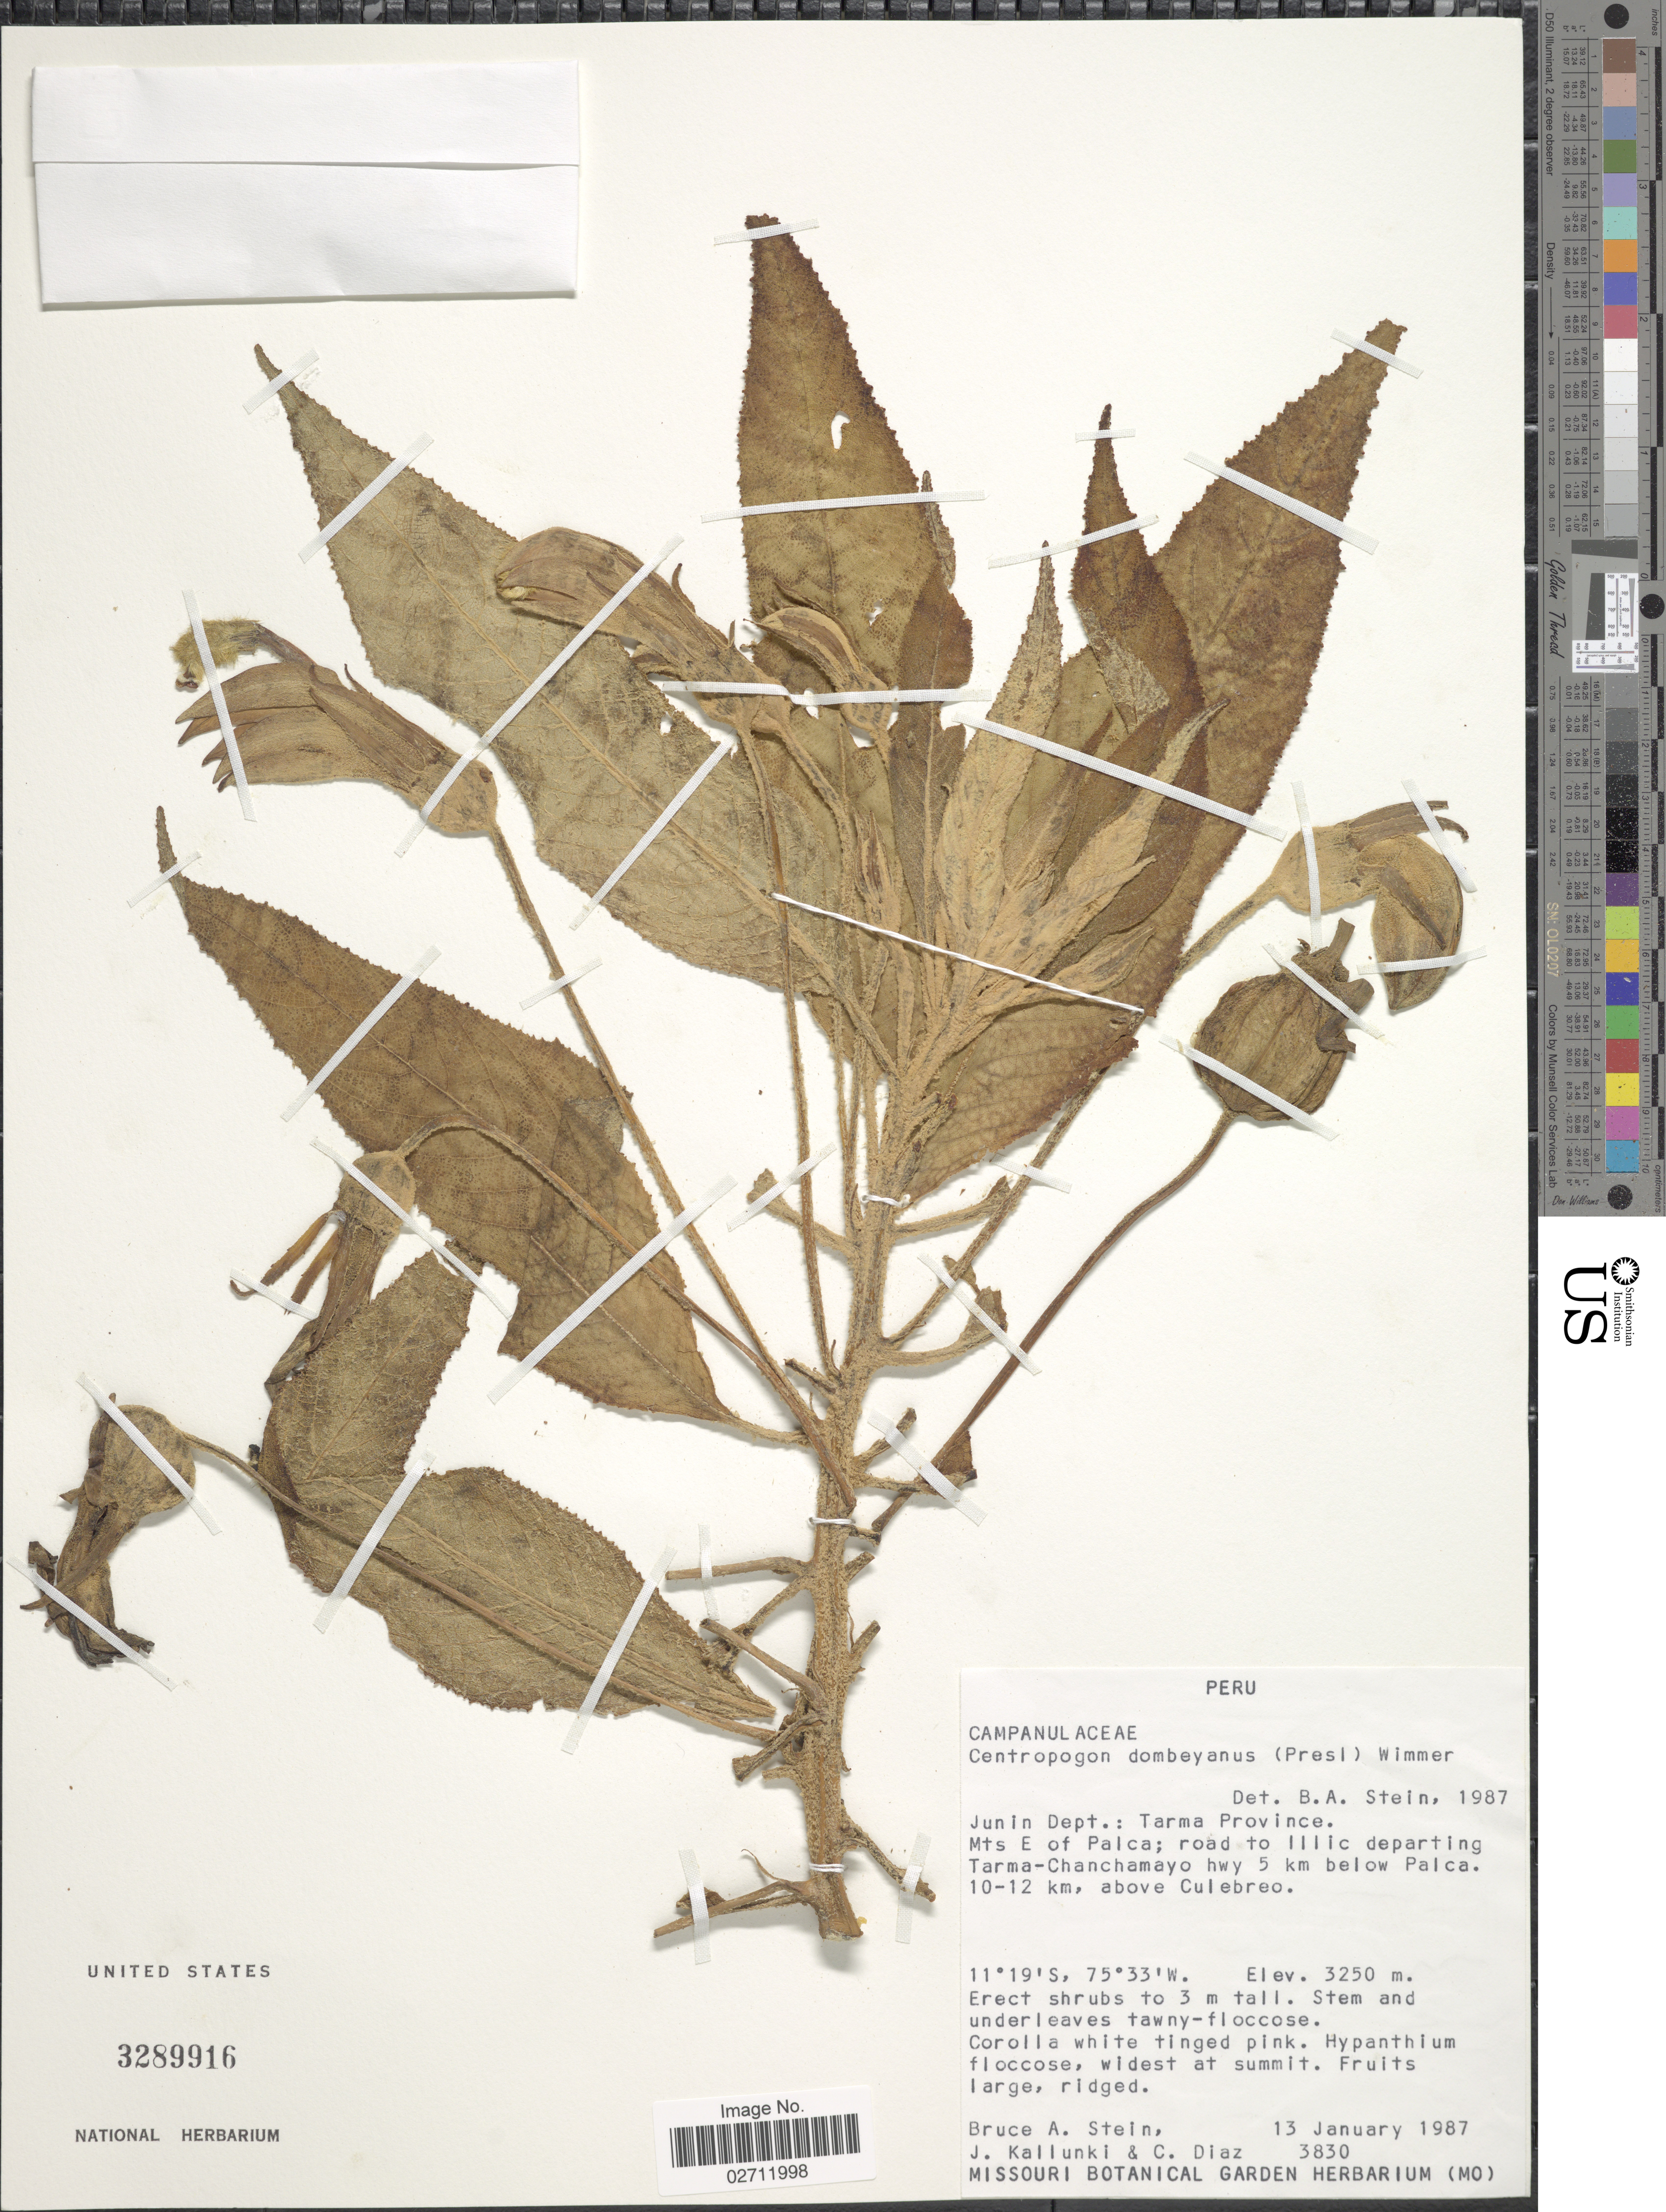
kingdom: Plantae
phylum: Tracheophyta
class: Magnoliopsida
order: Asterales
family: Campanulaceae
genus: Centropogon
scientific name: Centropogon dombeyanus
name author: (C. Presl) E. Wimm.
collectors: B. A. Stein, J. Kallunki & C. Díaz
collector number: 3830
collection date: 1987-01-13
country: Peru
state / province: Junín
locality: Tarma Province, Mts E of Palca; road to Illic departing Tarma-Chanchamayo hwy 5 km below Palca, 10-12 km, above Culebreo.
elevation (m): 3250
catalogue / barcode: US 3289916